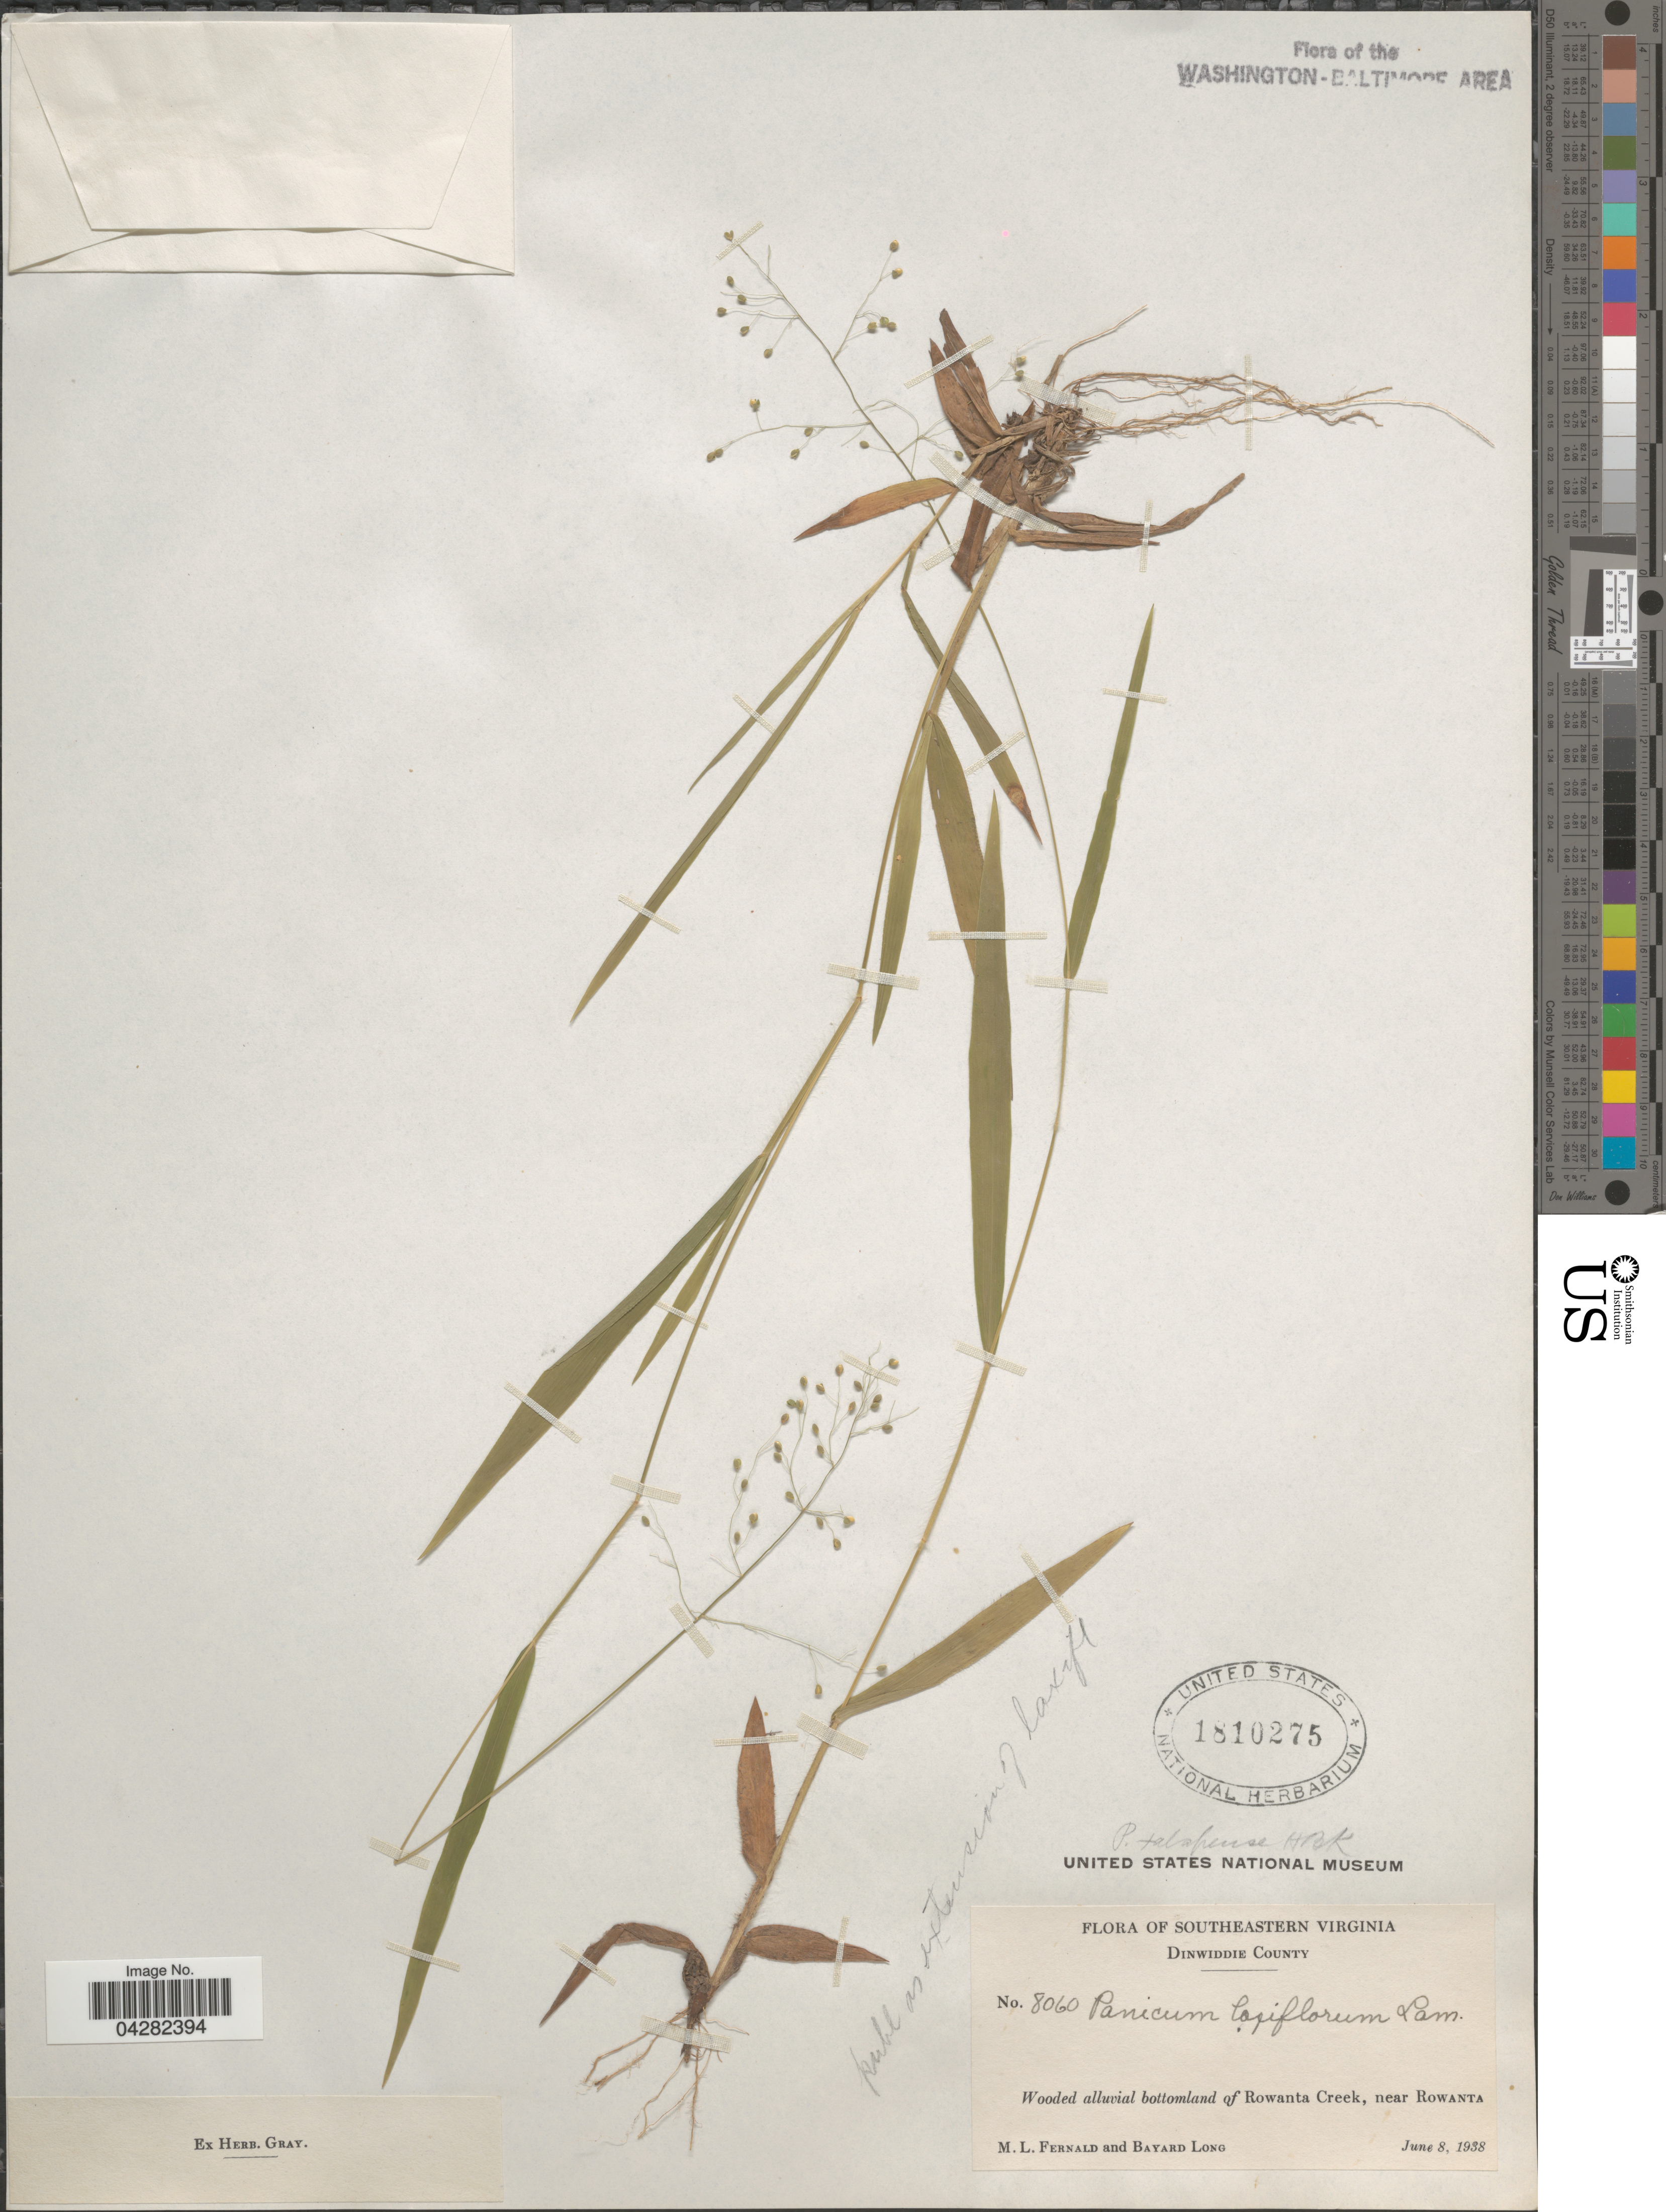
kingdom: Plantae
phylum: Tracheophyta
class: Liliopsida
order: Poales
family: Poaceae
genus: Dichanthelium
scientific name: Dichanthelium laxiflorum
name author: (Lam.) Gould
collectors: M. L. Fernald & B. Long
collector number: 8060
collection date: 1938-06-08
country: United States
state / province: Virginia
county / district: Dinwiddie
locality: Southeastern Virginia. Dinwiddie County. Wooded alluvial bottomland of Rowanta Creek, near Rowanta.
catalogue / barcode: US 1810275